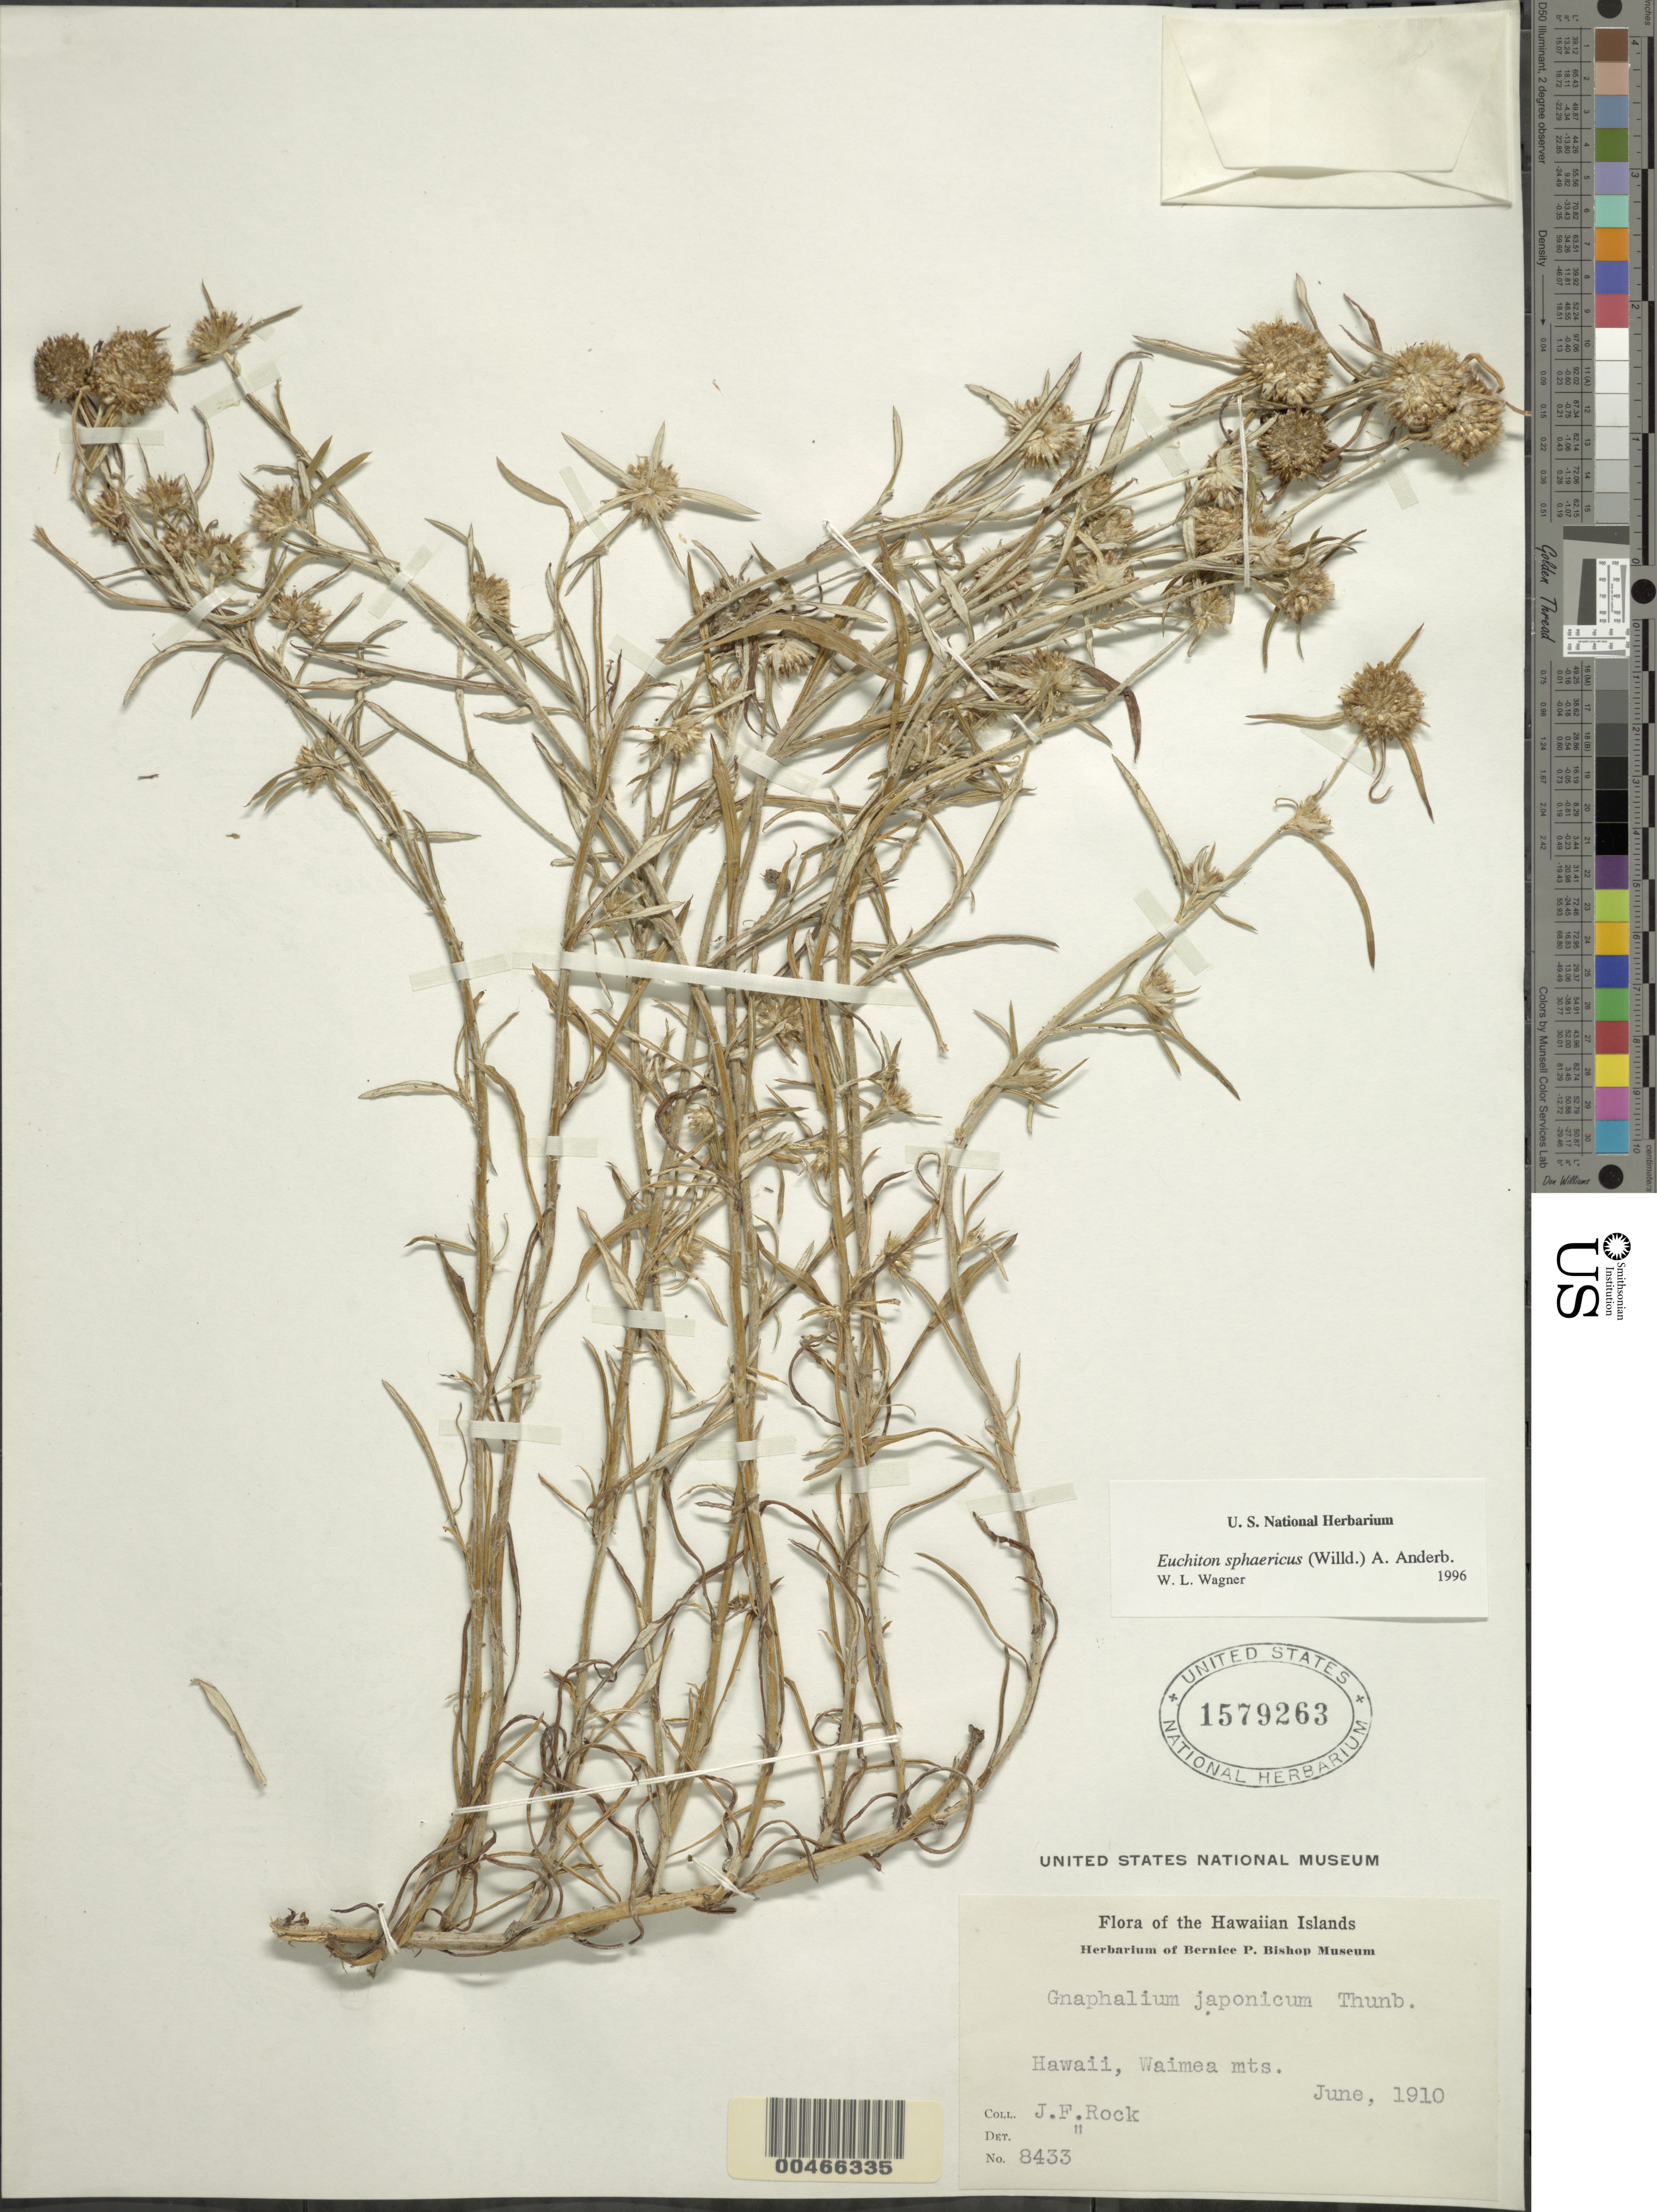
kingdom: Plantae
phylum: Tracheophyta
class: Magnoliopsida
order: Asterales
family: Asteraceae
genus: Euchiton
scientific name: Euchiton sphaericus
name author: (Willd.) Holub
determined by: Wagner, W. L., (BOT), Smithsonian Institution - National Museum of Natural History (UNITED STATES)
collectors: J. F. Rock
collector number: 8433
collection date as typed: Jun 1910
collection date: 1910-06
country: United States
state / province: Hawaii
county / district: Hawaii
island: Hawaii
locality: Waimea mts.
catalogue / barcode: US 1579263